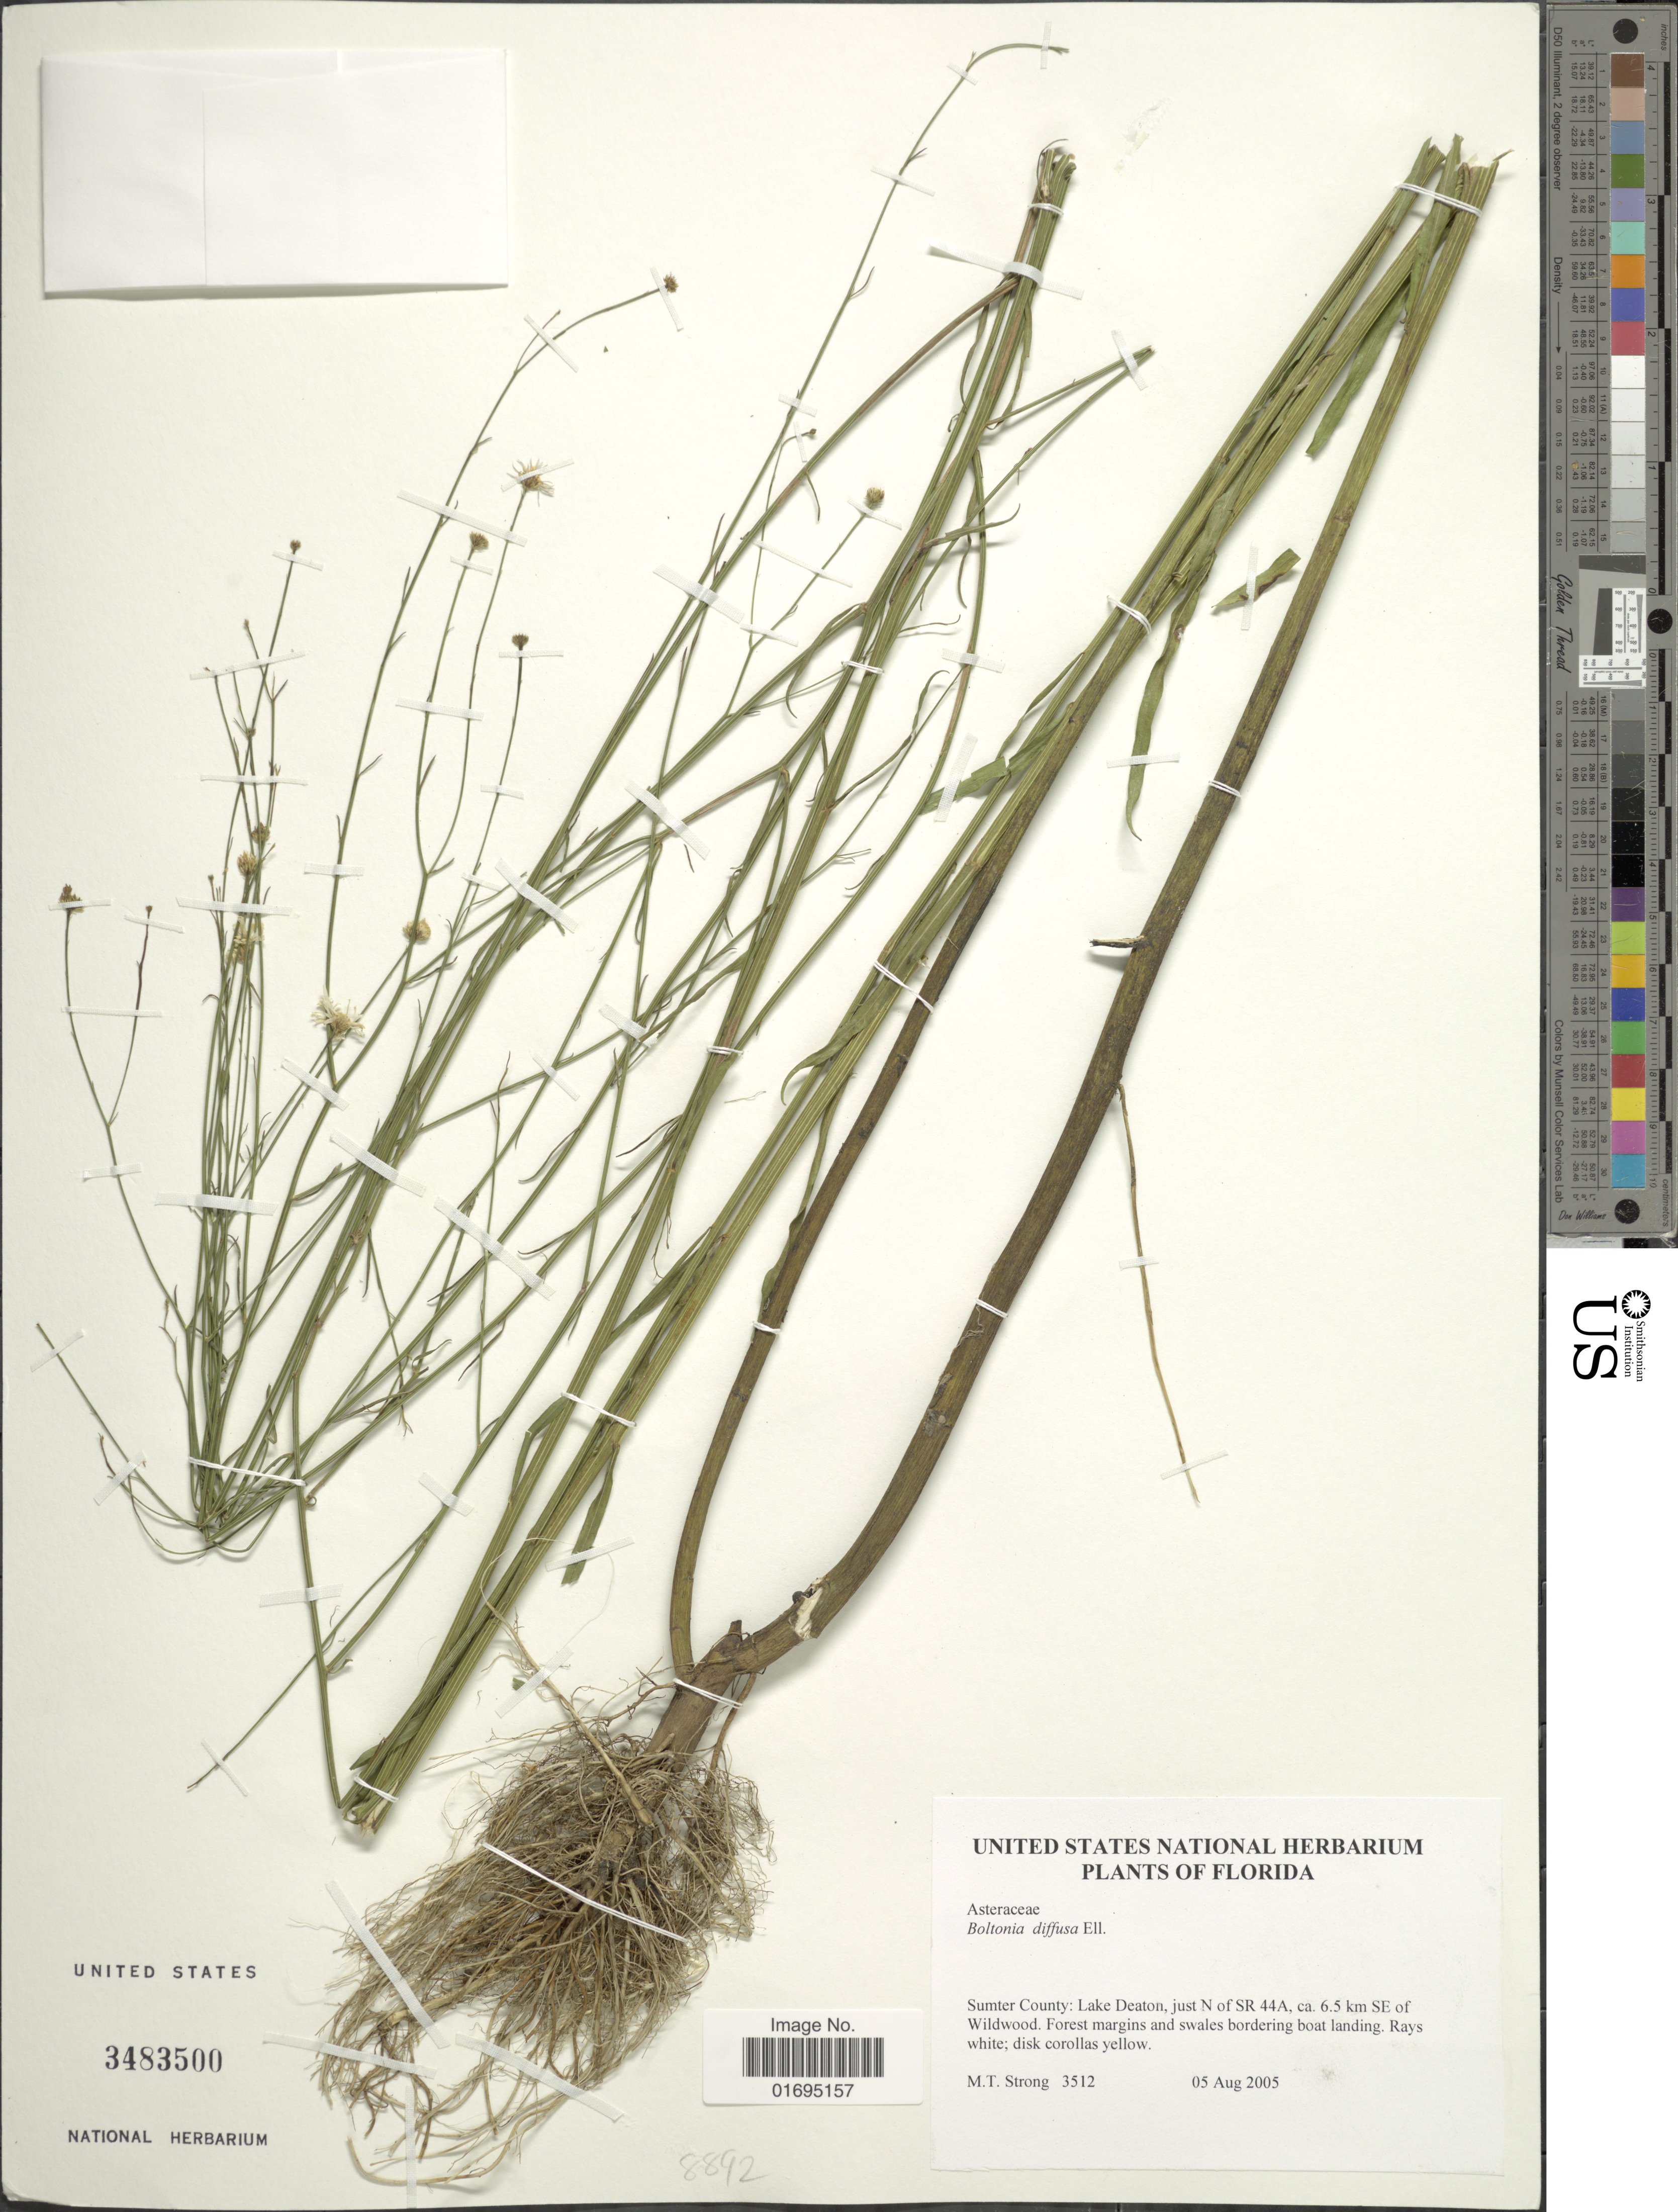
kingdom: Plantae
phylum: Tracheophyta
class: Magnoliopsida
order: Asterales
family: Asteraceae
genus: Boltonia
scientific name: Boltonia diffusa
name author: Elliott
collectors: M. T. Strong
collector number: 3512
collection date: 2005-08-05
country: United States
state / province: Florida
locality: Sumter County: Lake Deaton, just N of SR 44A, ca. 6.5 km SE of Wildwood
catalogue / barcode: US 3483500